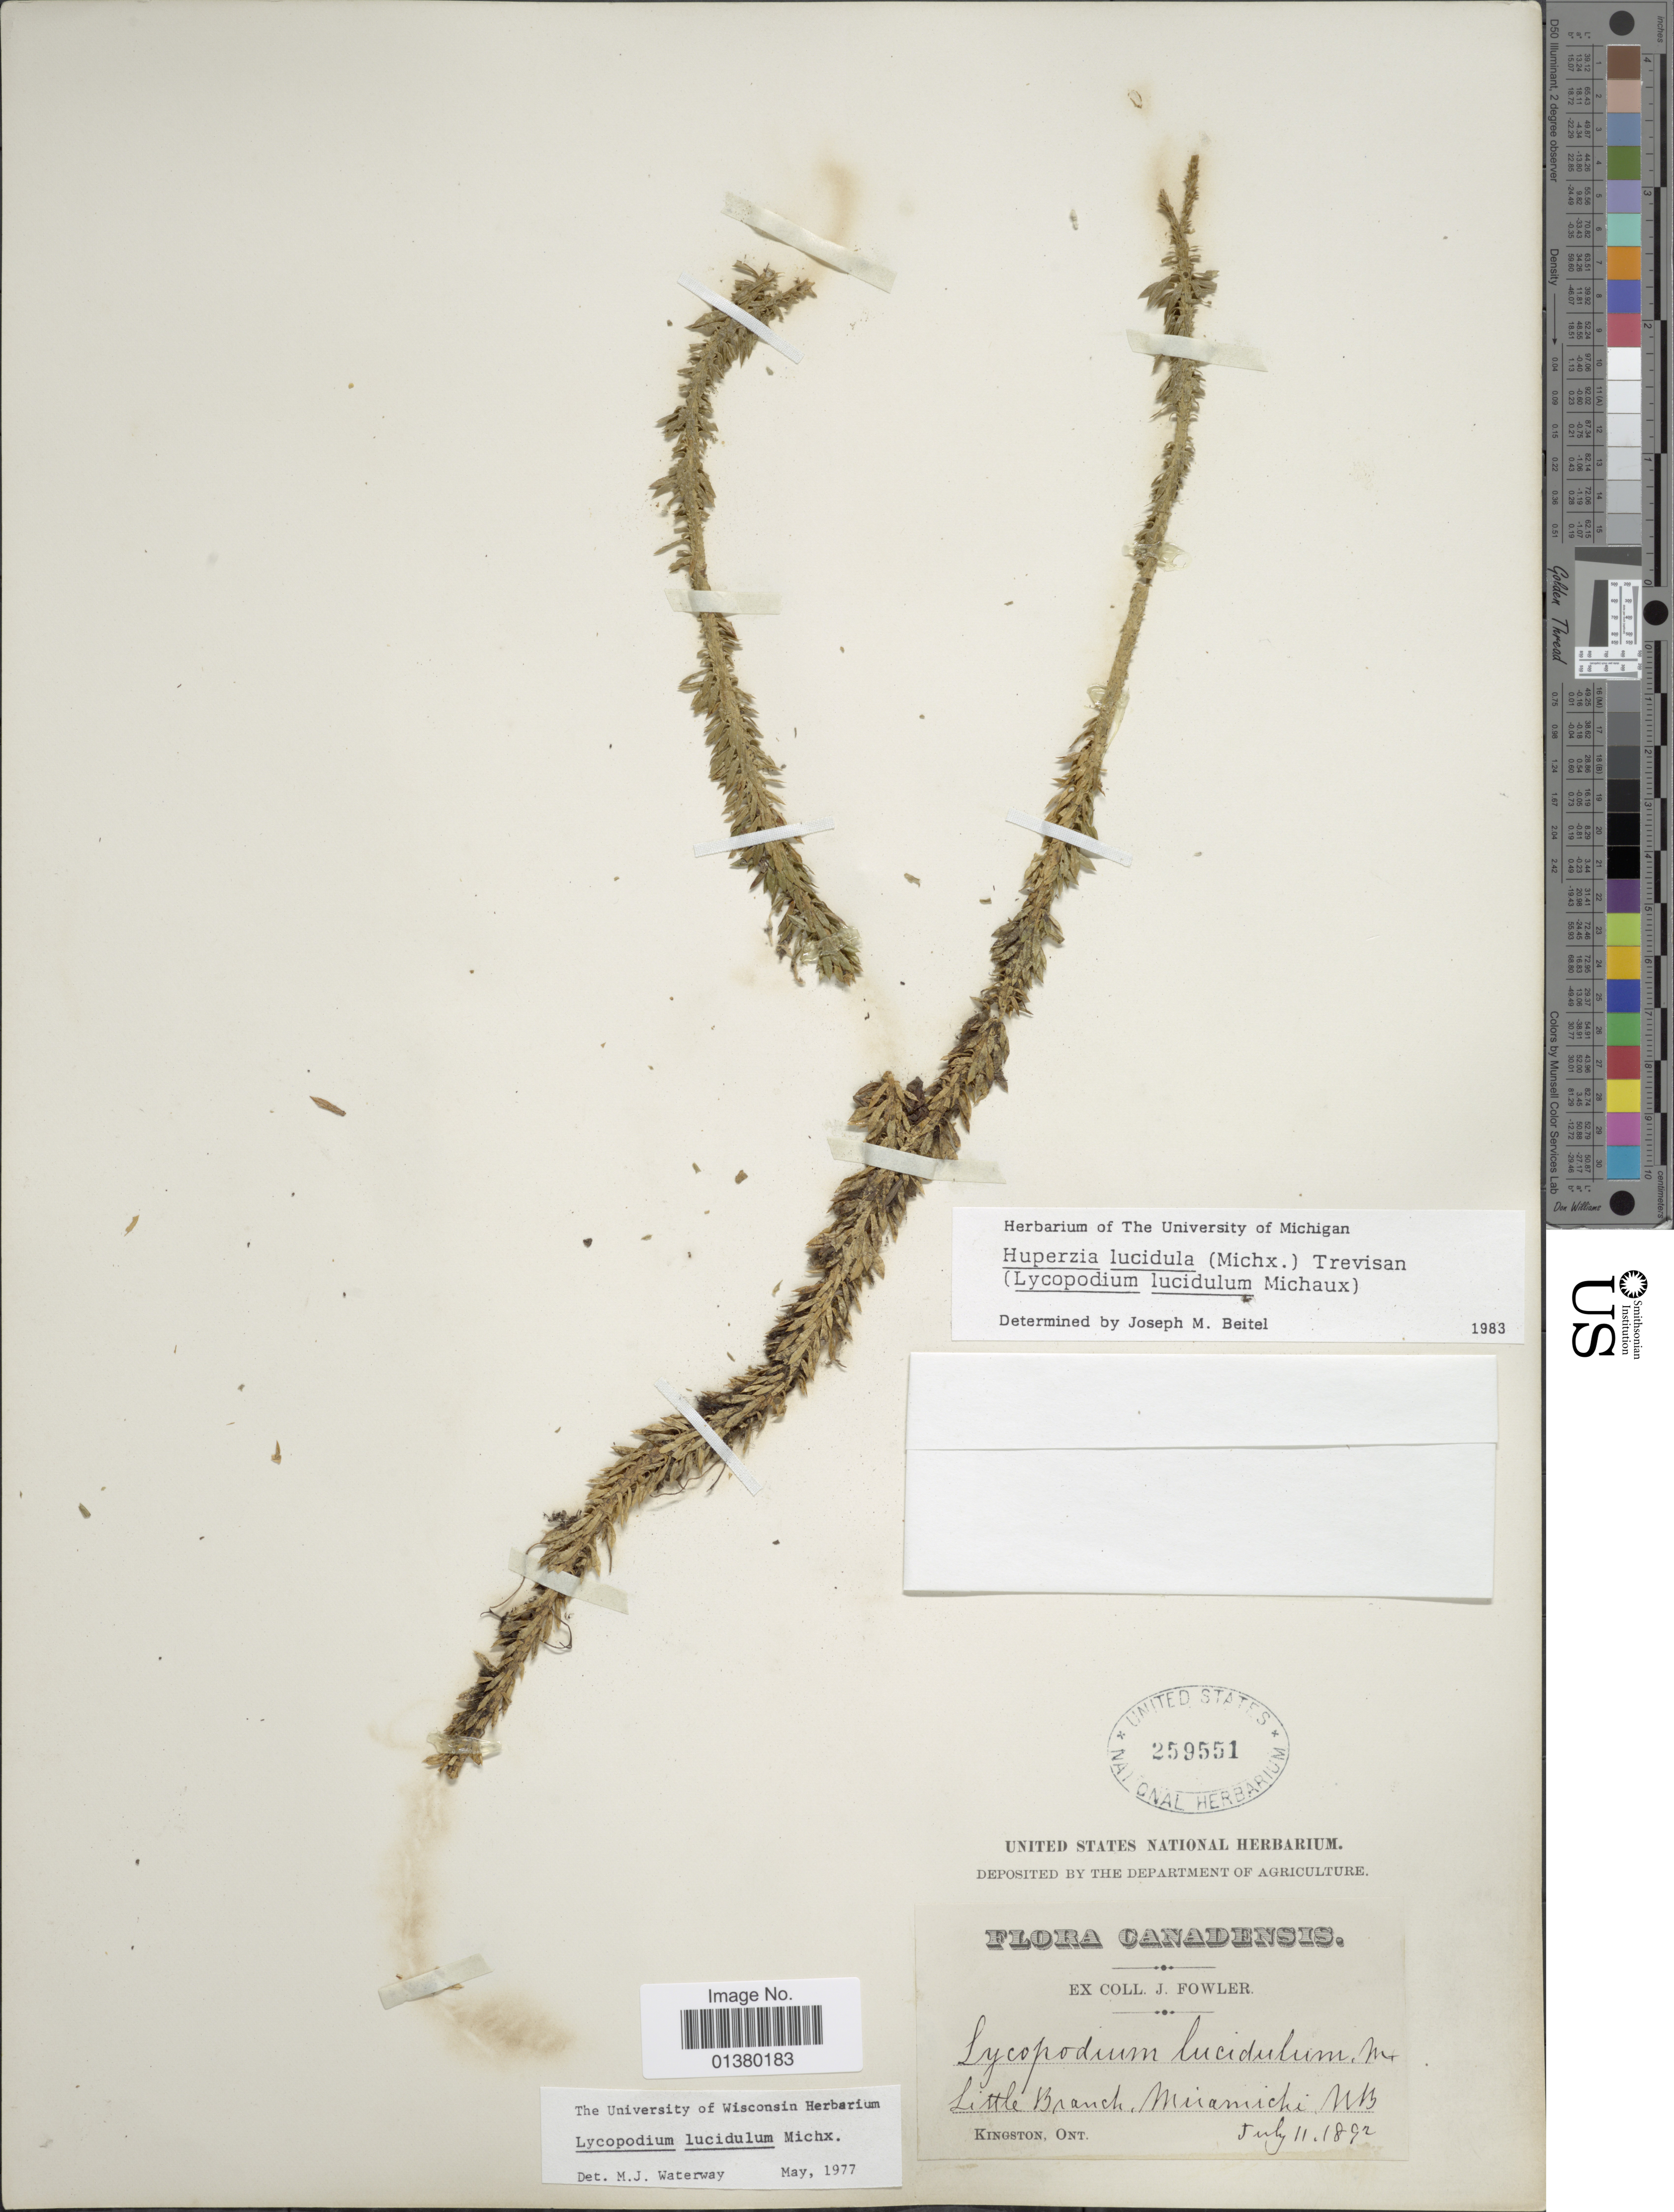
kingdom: Plantae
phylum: Tracheophyta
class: Lycopodiopsida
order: Lycopodiales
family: Lycopodiaceae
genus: Huperzia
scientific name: Huperzia lucidula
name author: (Michx.) Trevis.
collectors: J. P. Fowler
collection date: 1892-07-11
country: Canada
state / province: New Brunswick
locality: Little Branch, Miramichi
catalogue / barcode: US 259551